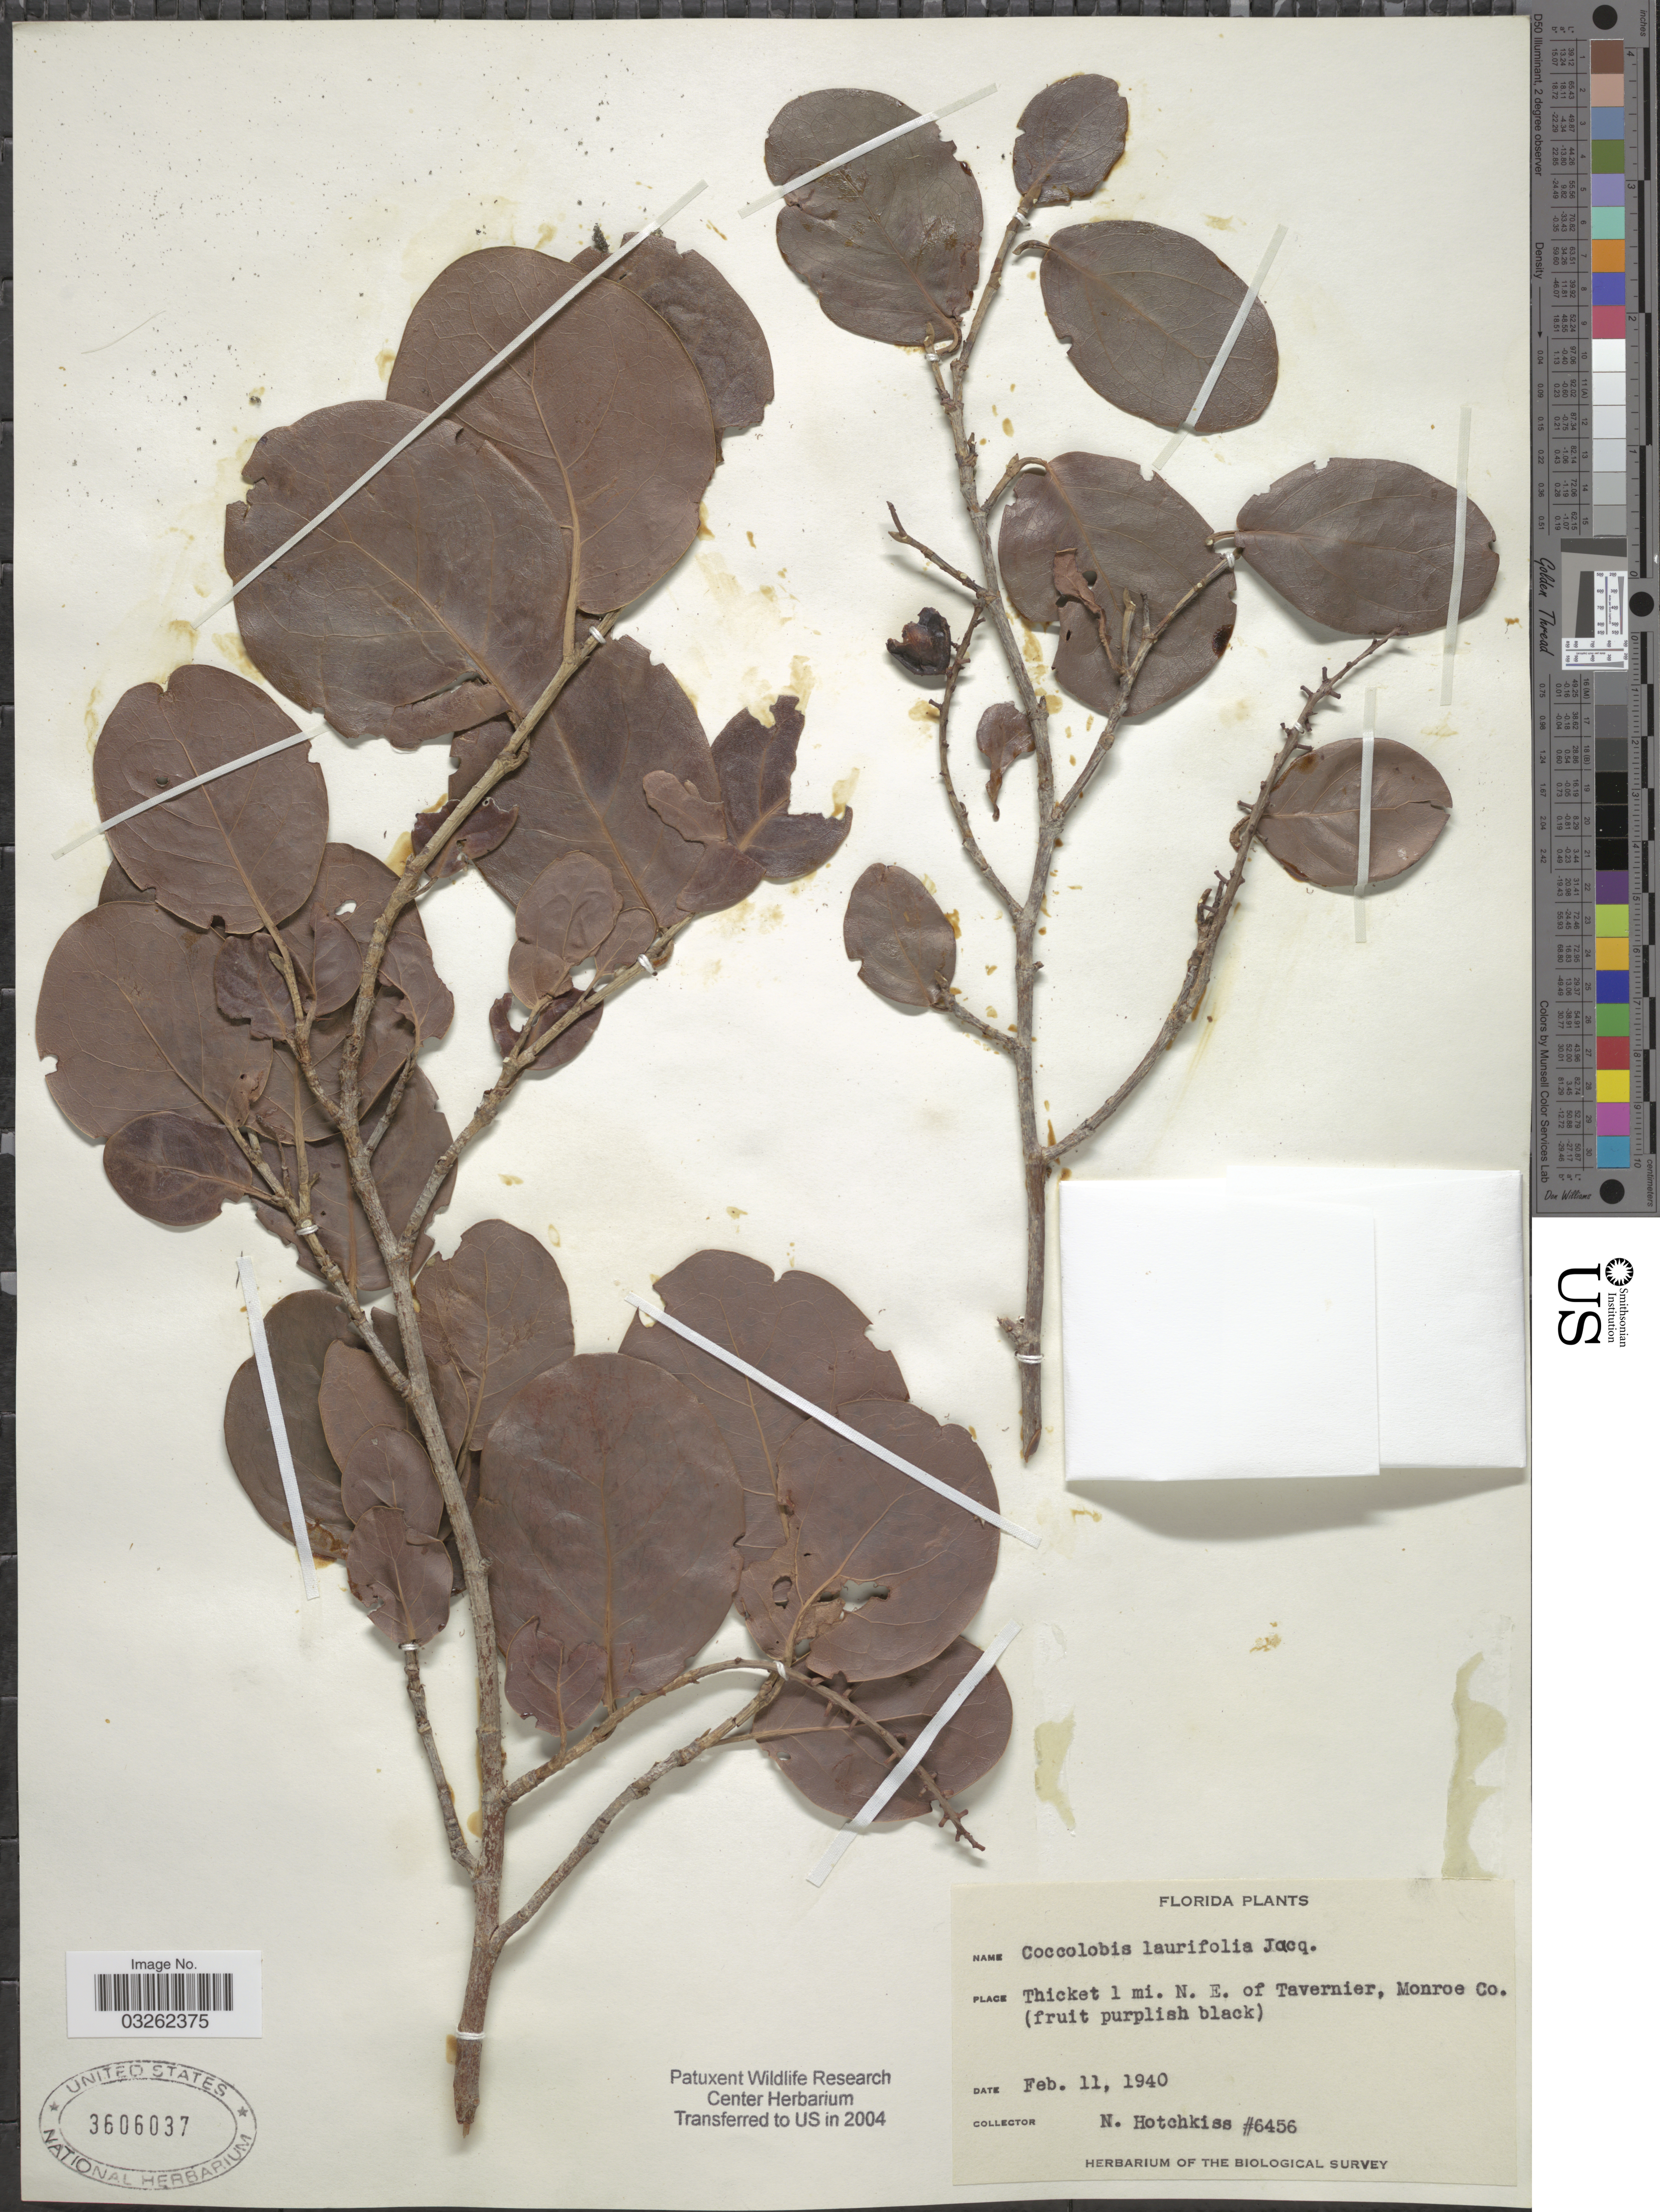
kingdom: Plantae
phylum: Tracheophyta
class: Magnoliopsida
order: Caryophyllales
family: Polygonaceae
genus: Coccoloba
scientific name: Coccoloba floridana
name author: Meisn. in DC.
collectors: N. Hotchkiss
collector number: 6456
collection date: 1940-02-11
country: United States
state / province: Florida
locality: Thicket 1 mi. N.E. of Tavernier, Monroe Co.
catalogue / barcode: US 3606037